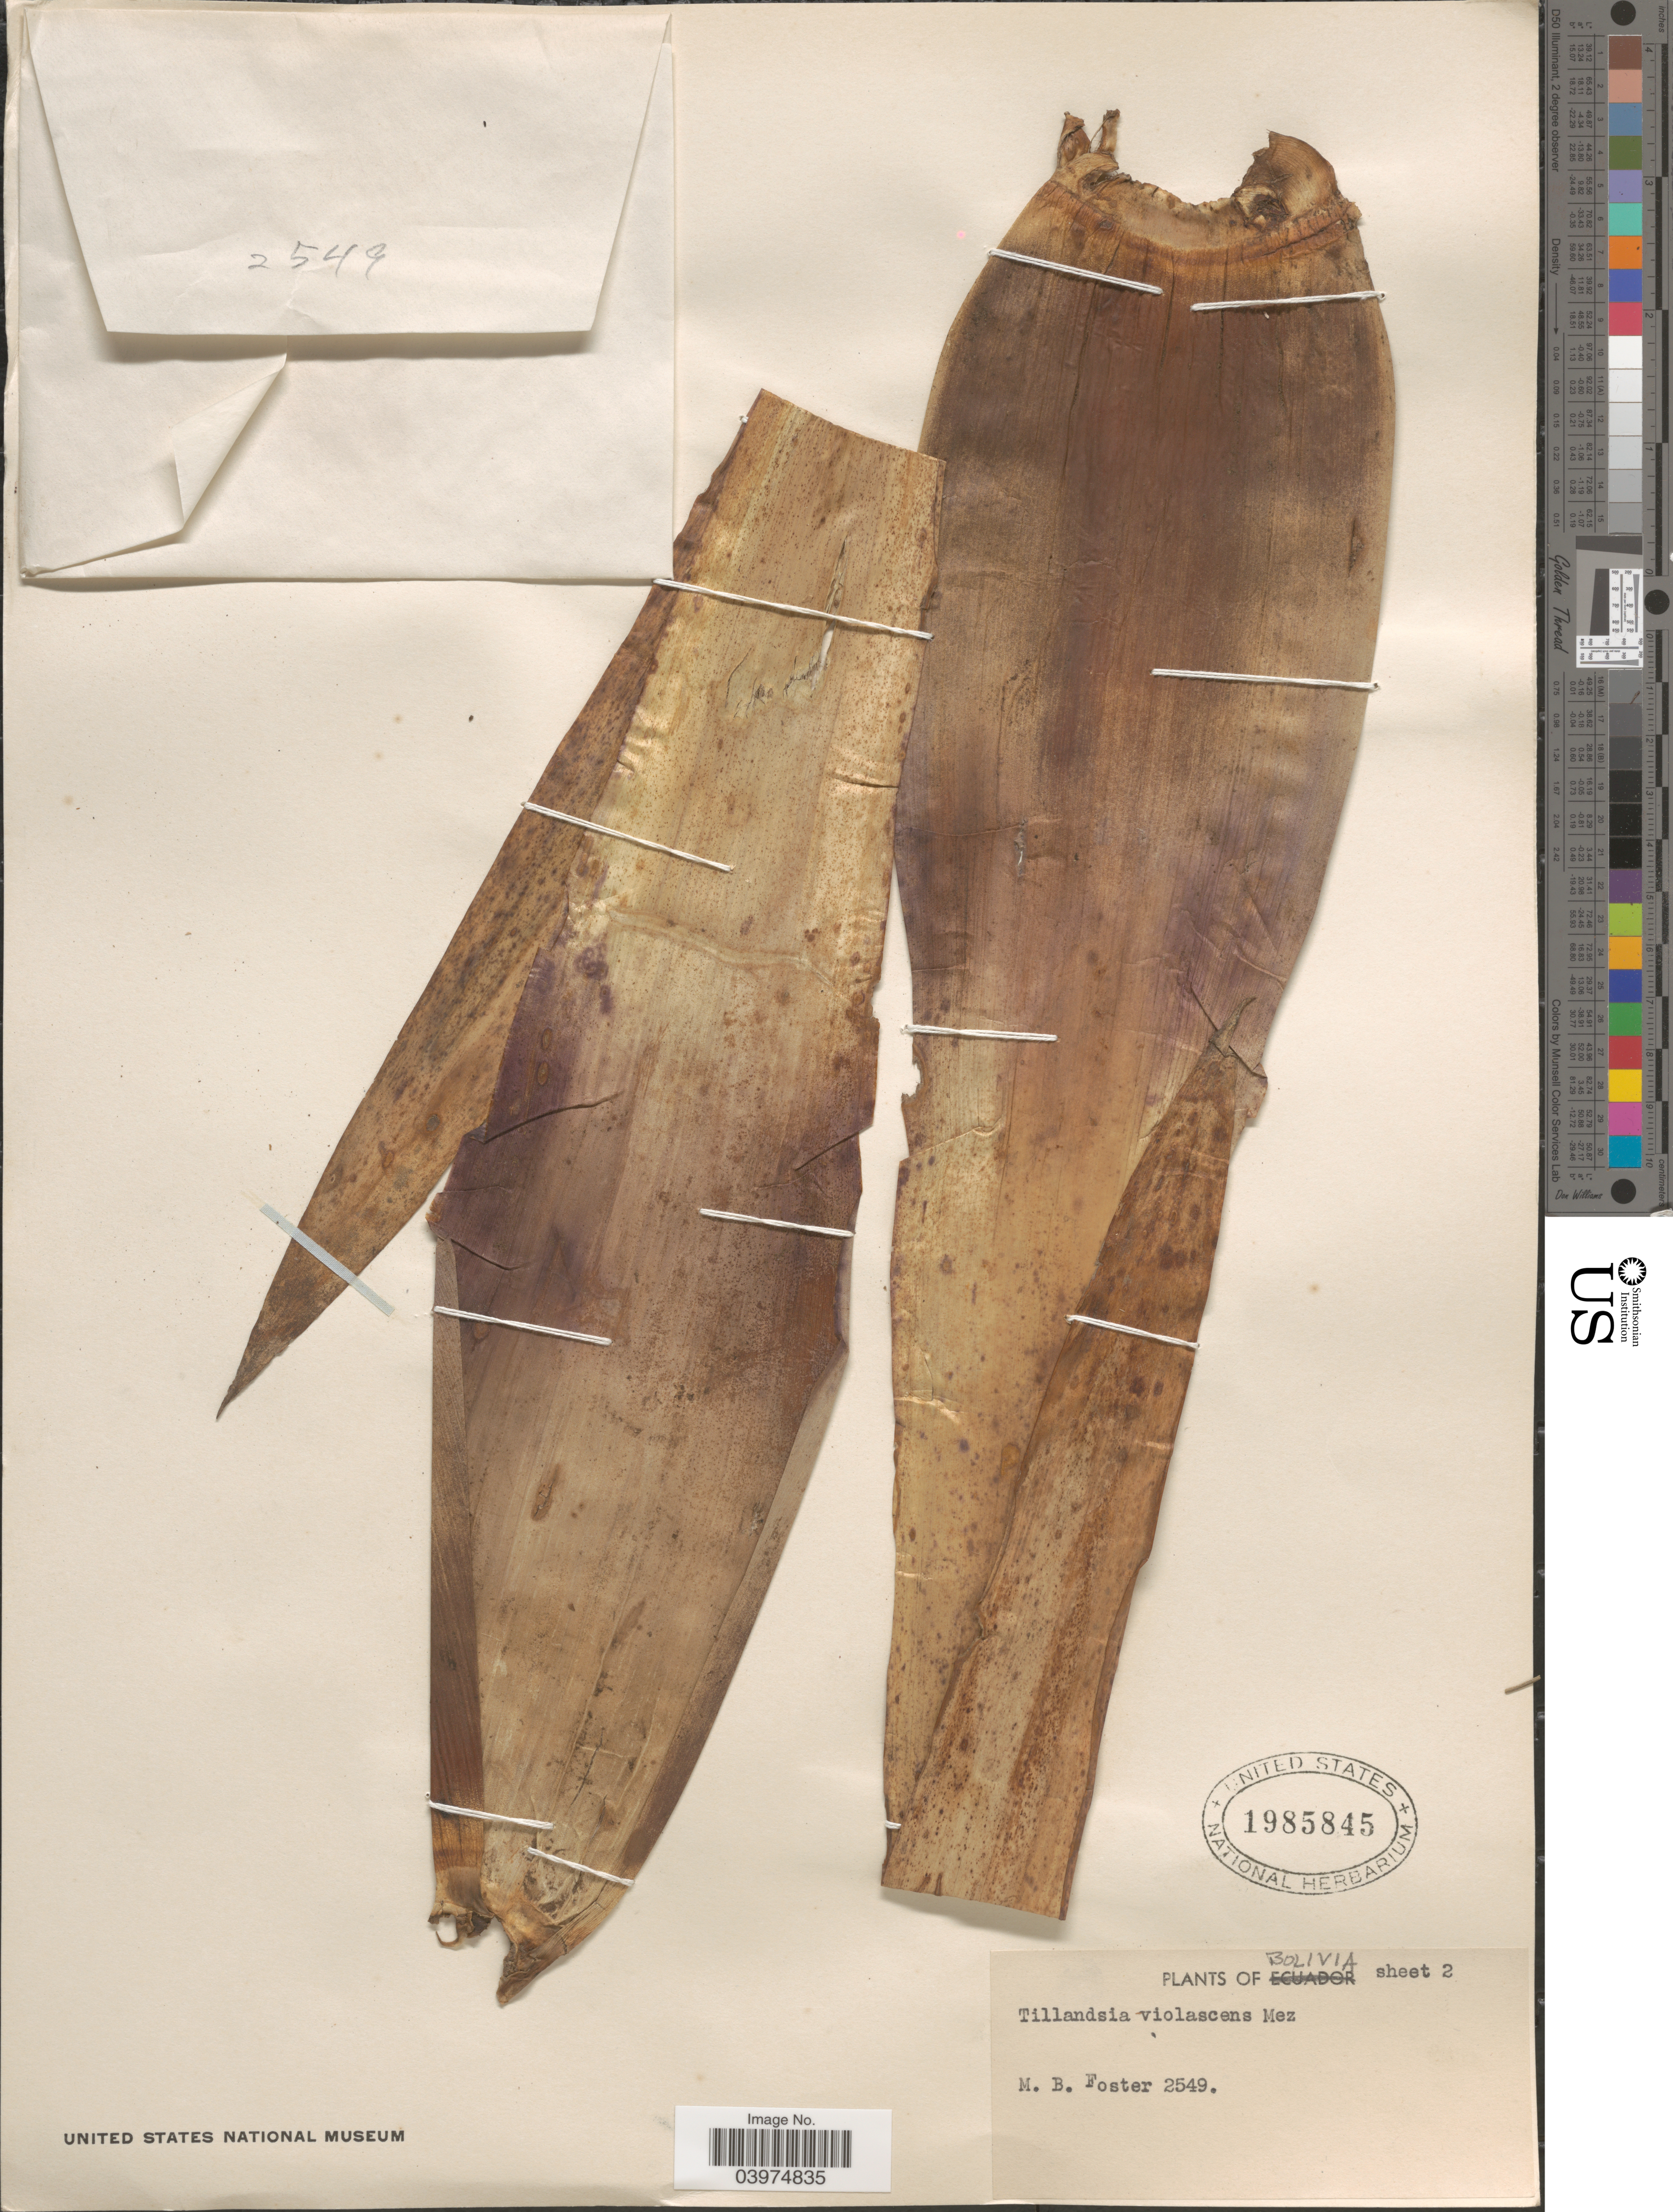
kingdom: Plantae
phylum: Tracheophyta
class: Liliopsida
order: Poales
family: Bromeliaceae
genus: Tillandsia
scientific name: Tillandsia violascens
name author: Mez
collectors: M. B. Foster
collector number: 2549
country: Bolivia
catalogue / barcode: US 1985845